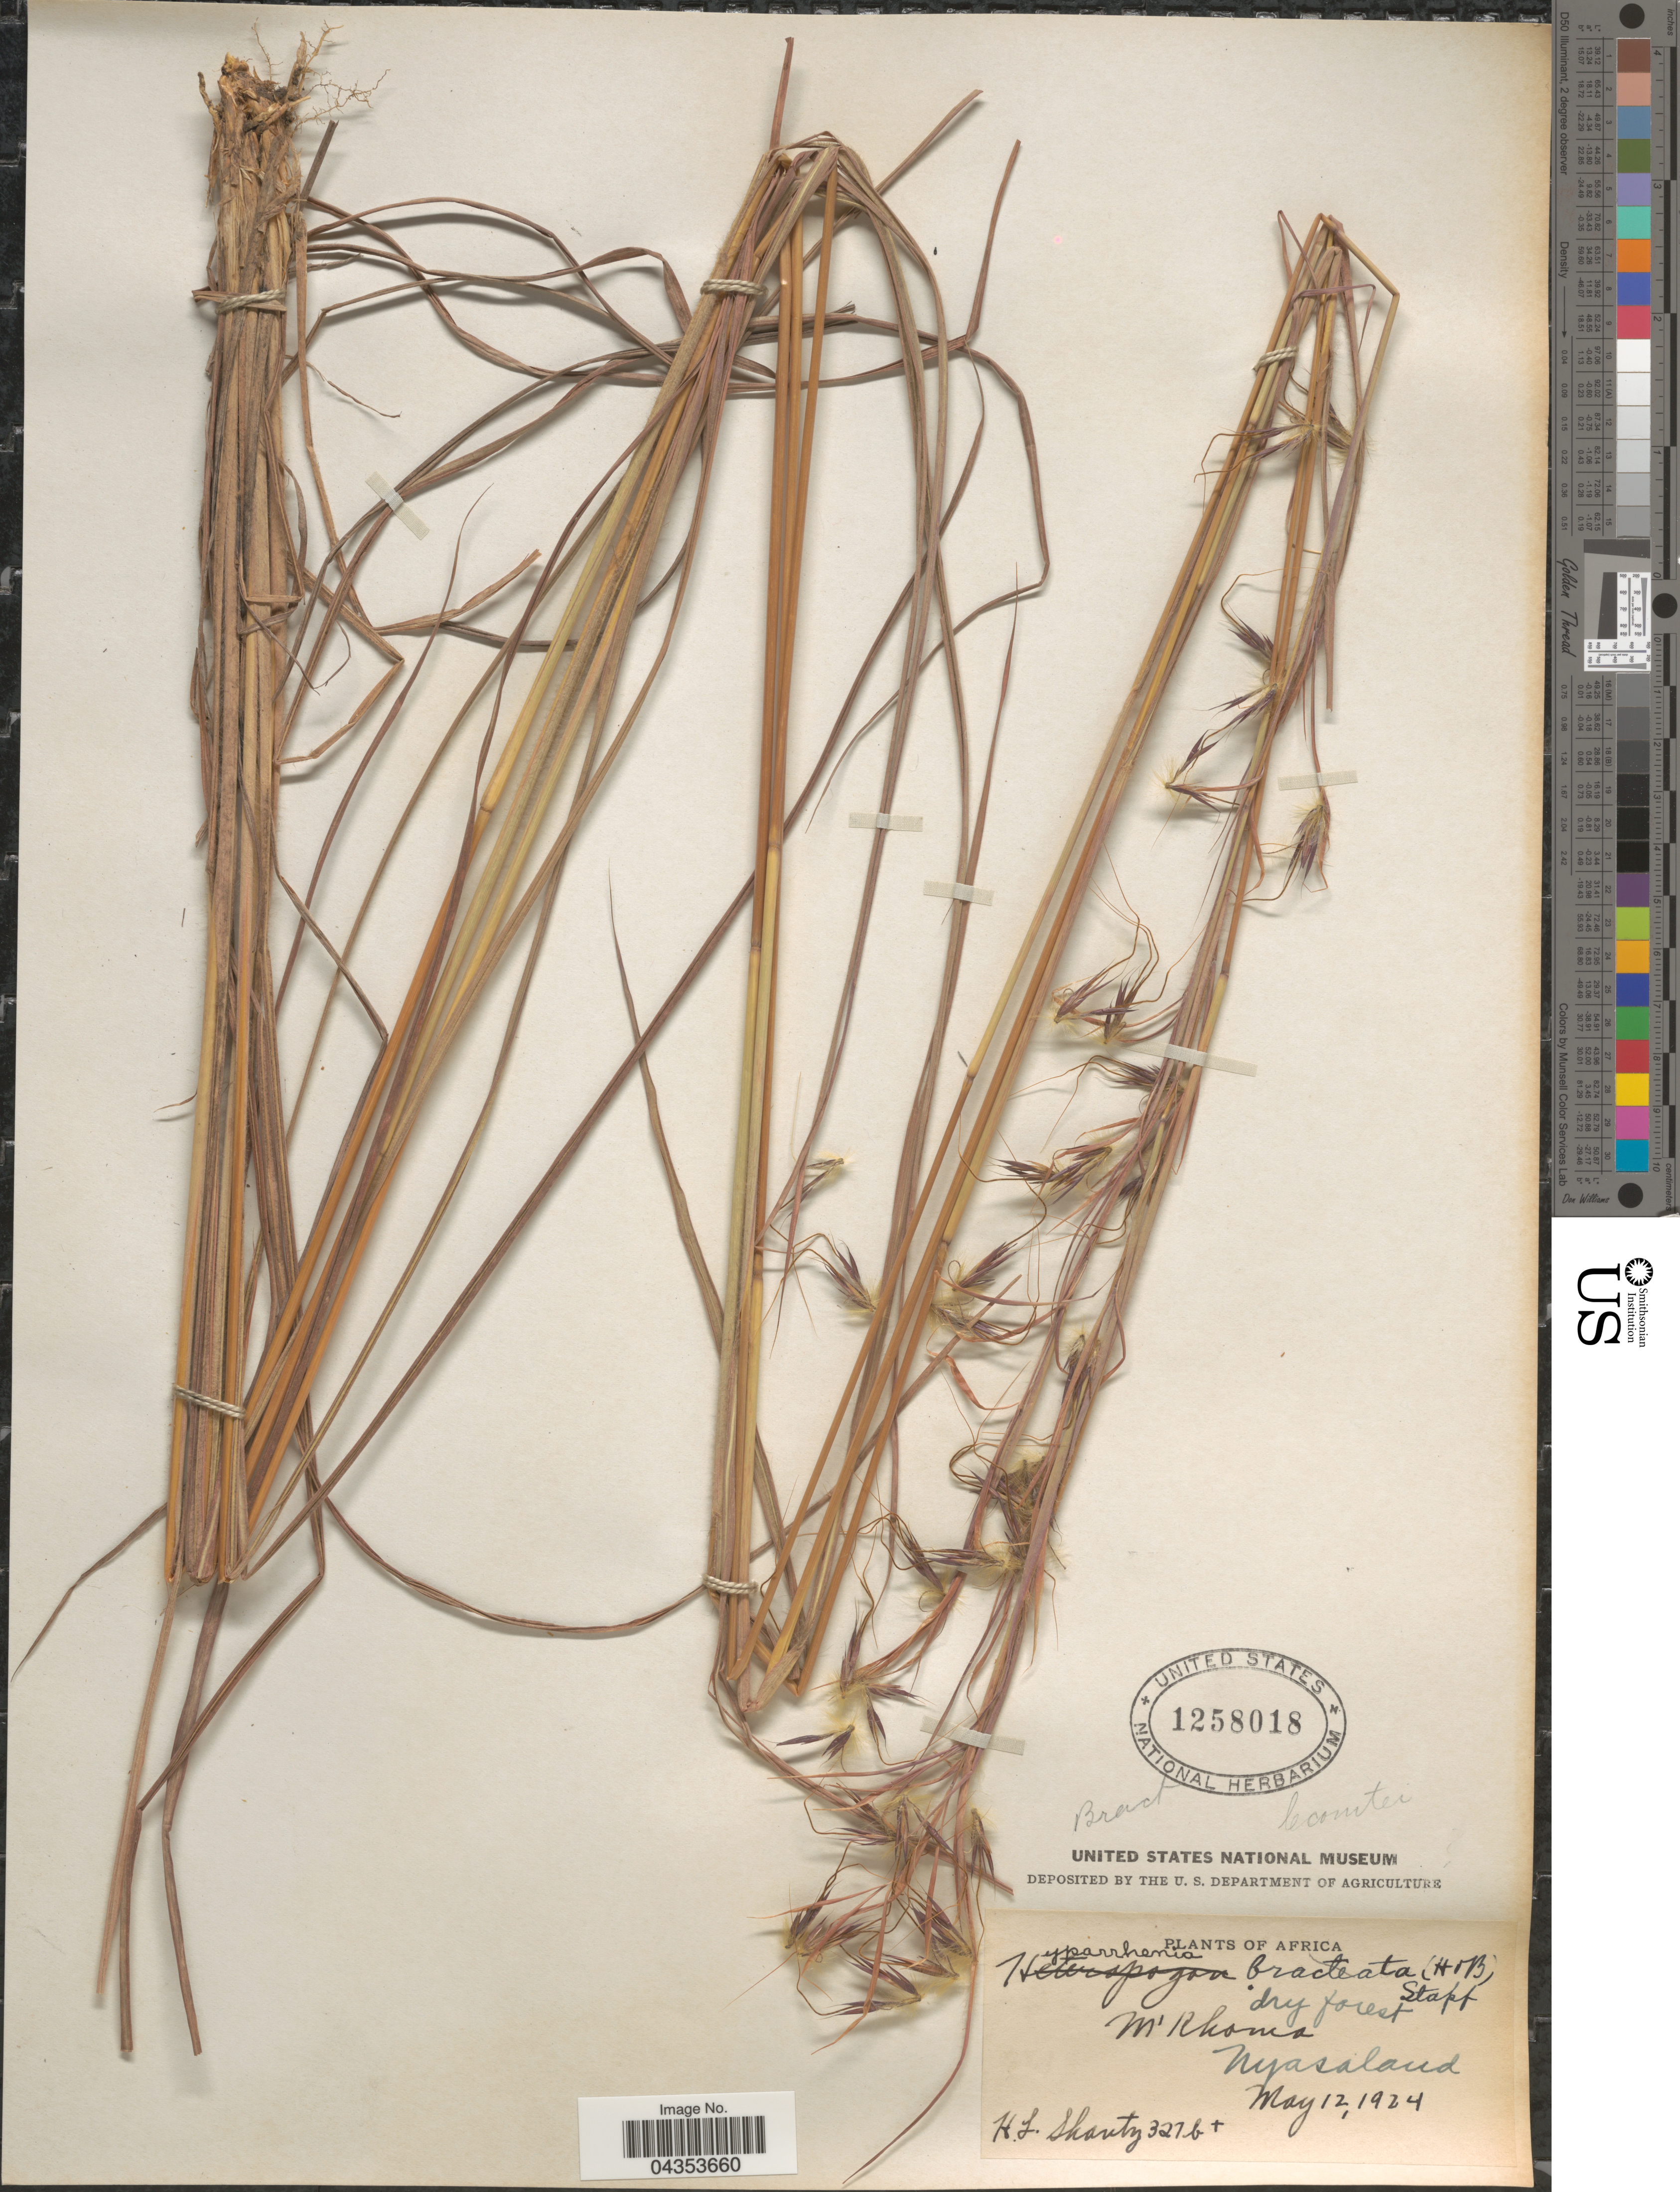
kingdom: Plantae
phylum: Tracheophyta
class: Liliopsida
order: Poales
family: Poaceae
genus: Hyparrhenia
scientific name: Hyparrhenia newtonii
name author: (Hack.) Staf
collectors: H. Shantz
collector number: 327bt*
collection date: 1924-05-12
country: Malawi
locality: M'Khoma. Nyasaland.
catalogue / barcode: US 1258018